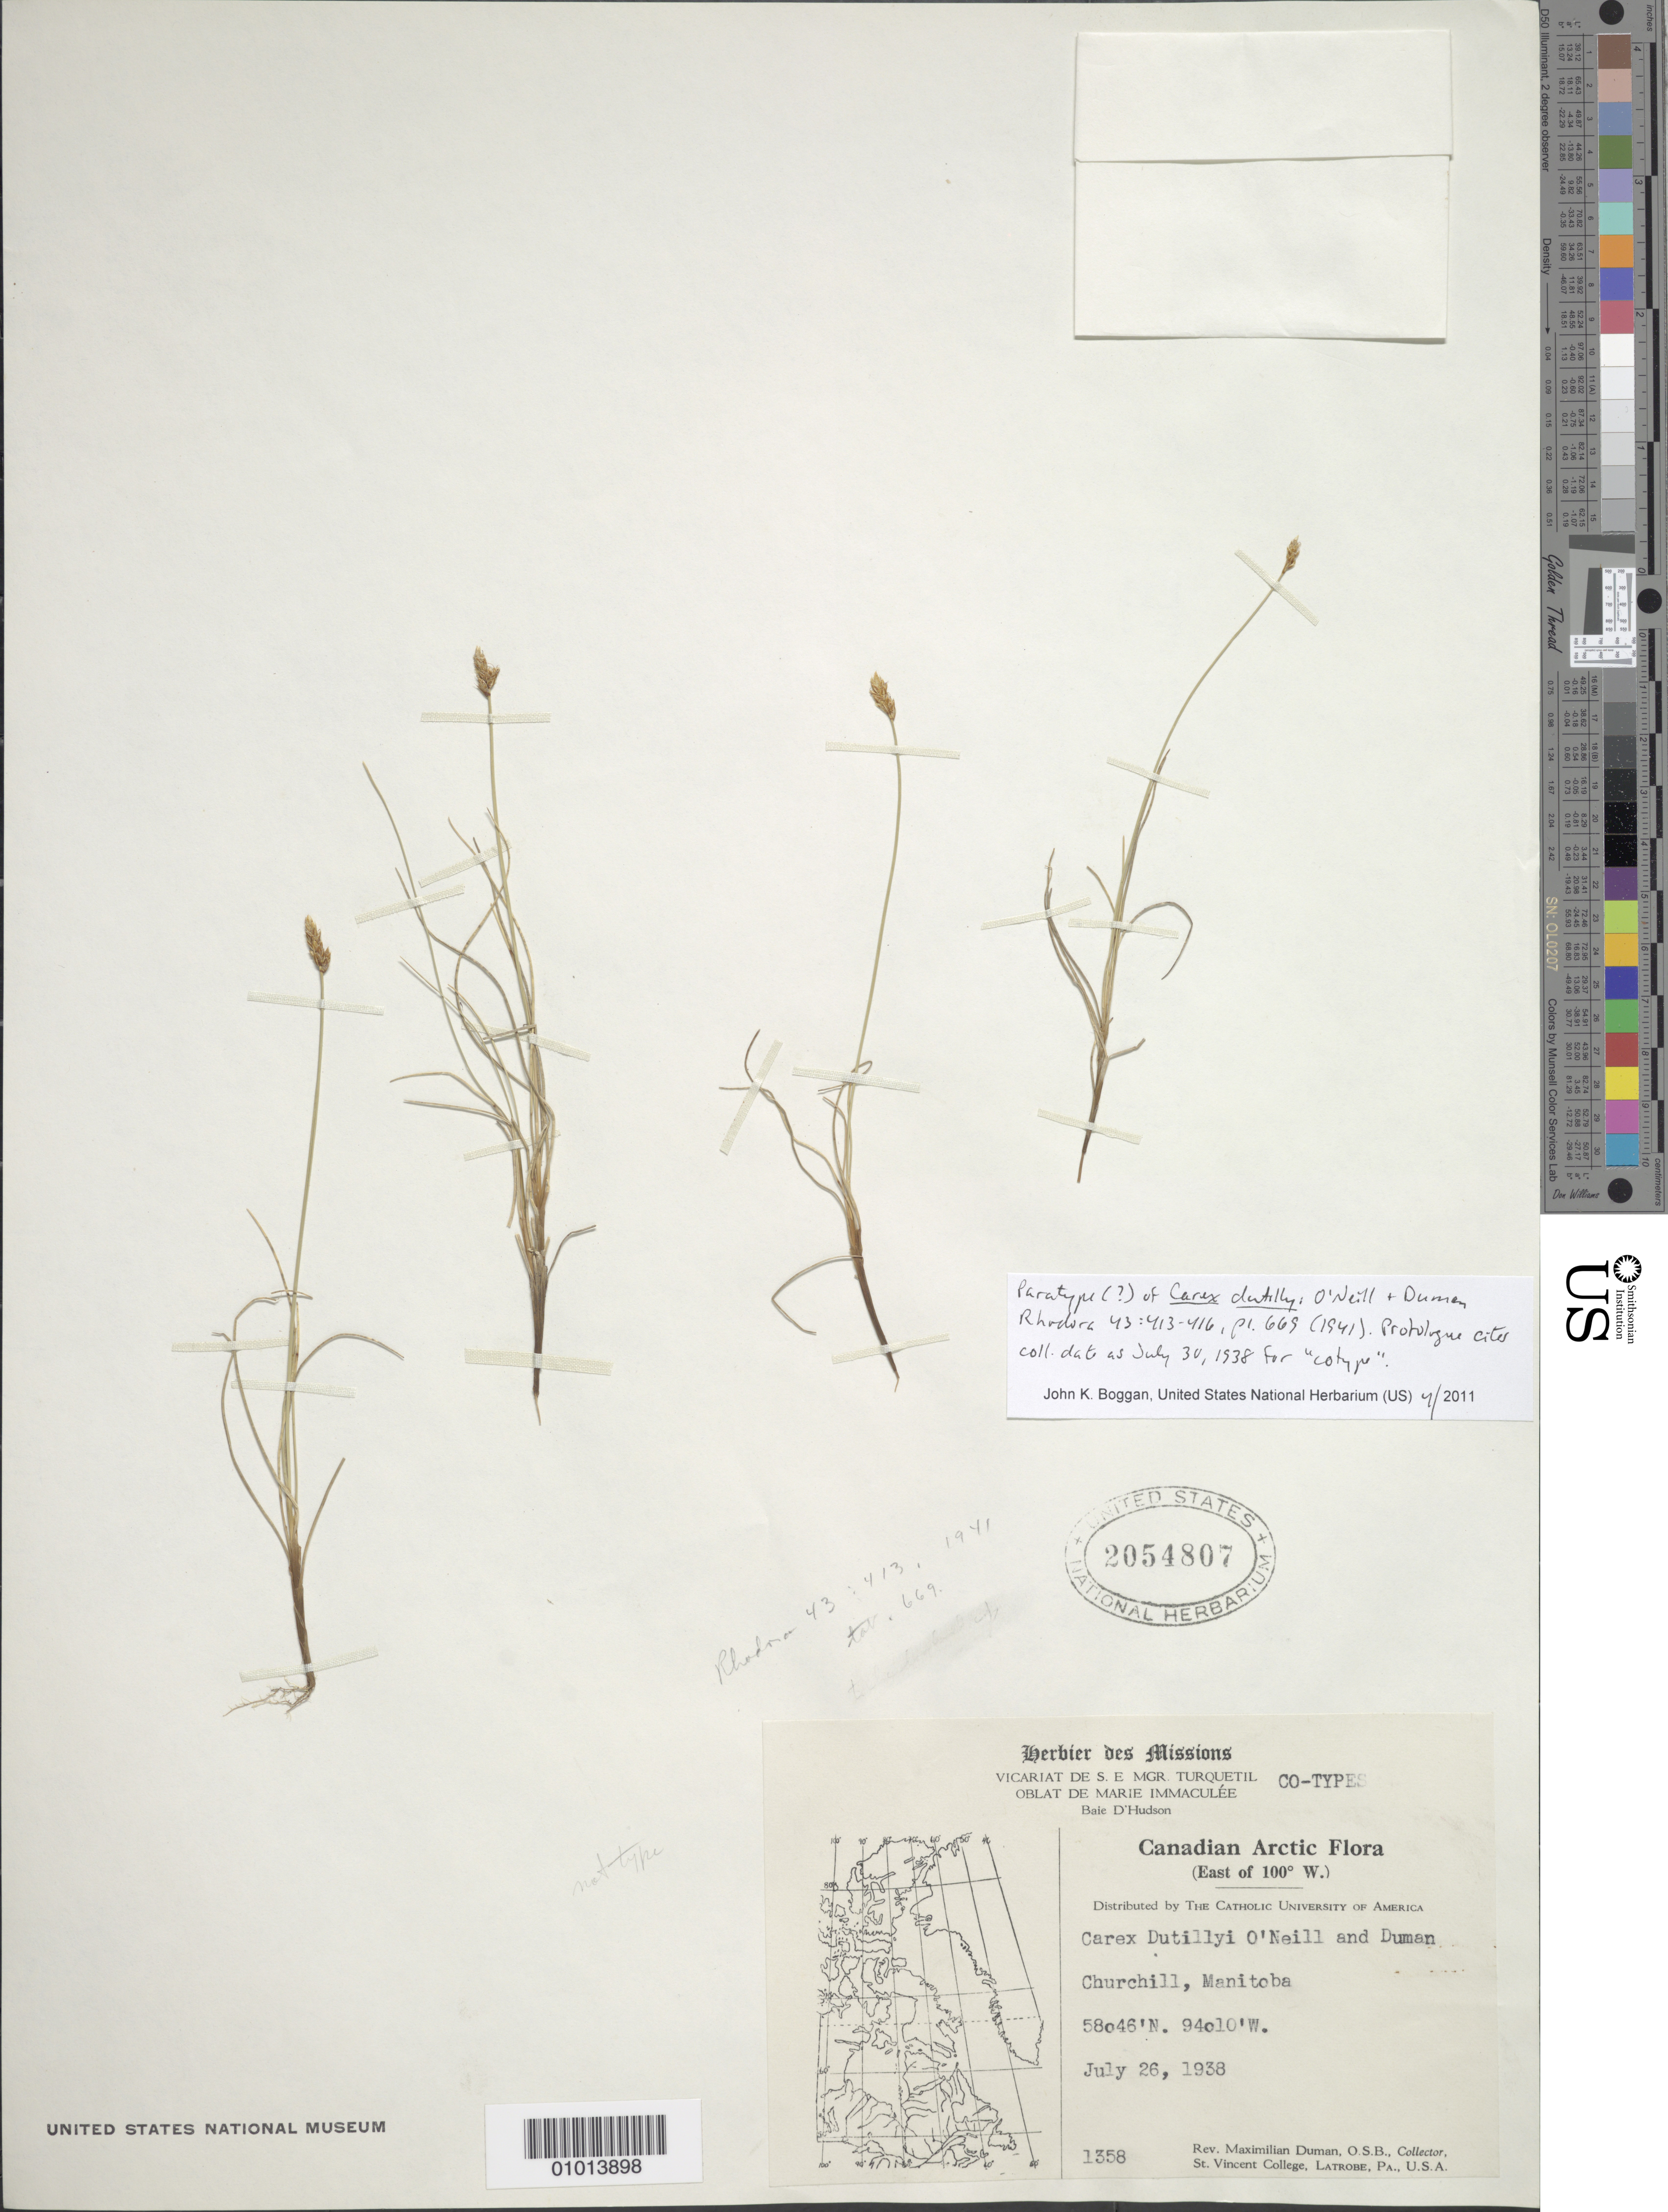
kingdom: Plantae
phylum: Tracheophyta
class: Liliopsida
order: Poales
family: Cyperaceae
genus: Carex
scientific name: Carex dutillyi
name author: O'Neill & Duman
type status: Paratype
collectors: M. Duman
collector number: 1358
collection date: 1938-07-26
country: Canada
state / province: Manitoba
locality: Churchill.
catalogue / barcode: US 2054807